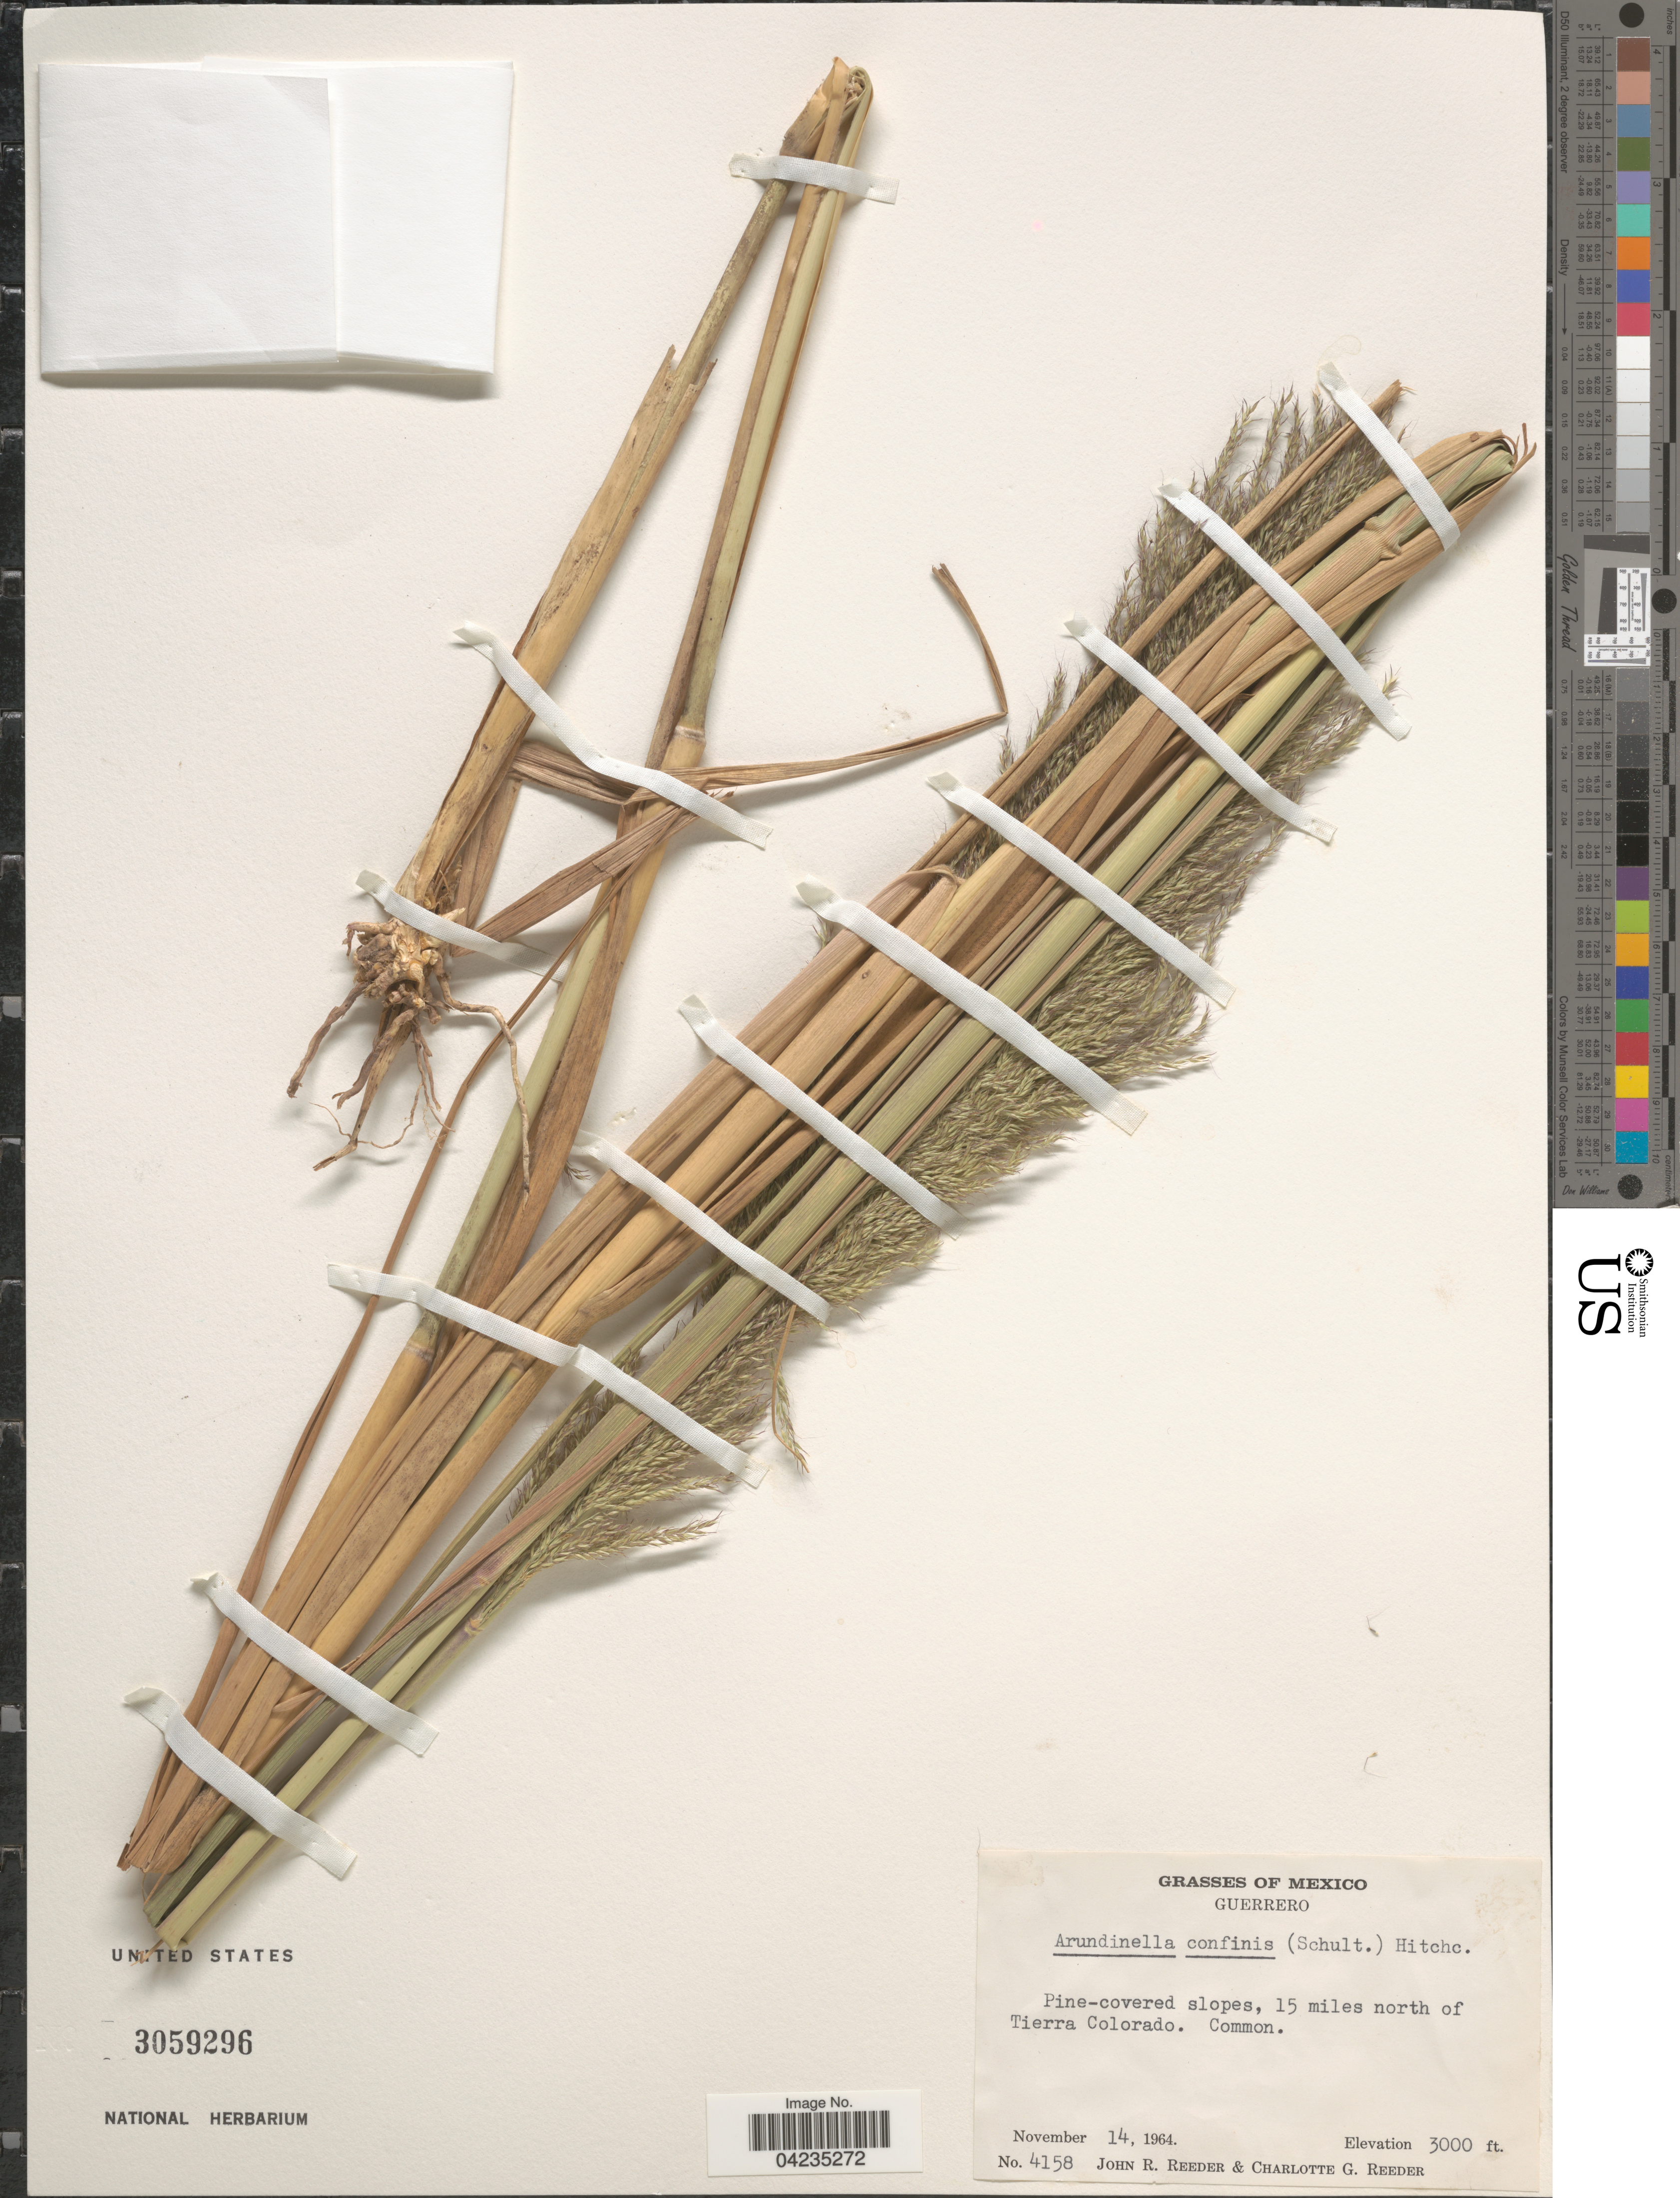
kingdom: Plantae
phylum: Tracheophyta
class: Liliopsida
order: Poales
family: Poaceae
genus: Arundinella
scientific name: Arundinella hispida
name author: (Humb. & Bonpl. ex Willd.) Kuntze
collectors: J. R. Reeder & C. G. Reeder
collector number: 4158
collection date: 1964-11-14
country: Mexico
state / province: Guerrero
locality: Pine-covered slopes, 15 miles north of Tierra Colorado.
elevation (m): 914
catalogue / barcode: US 3059296